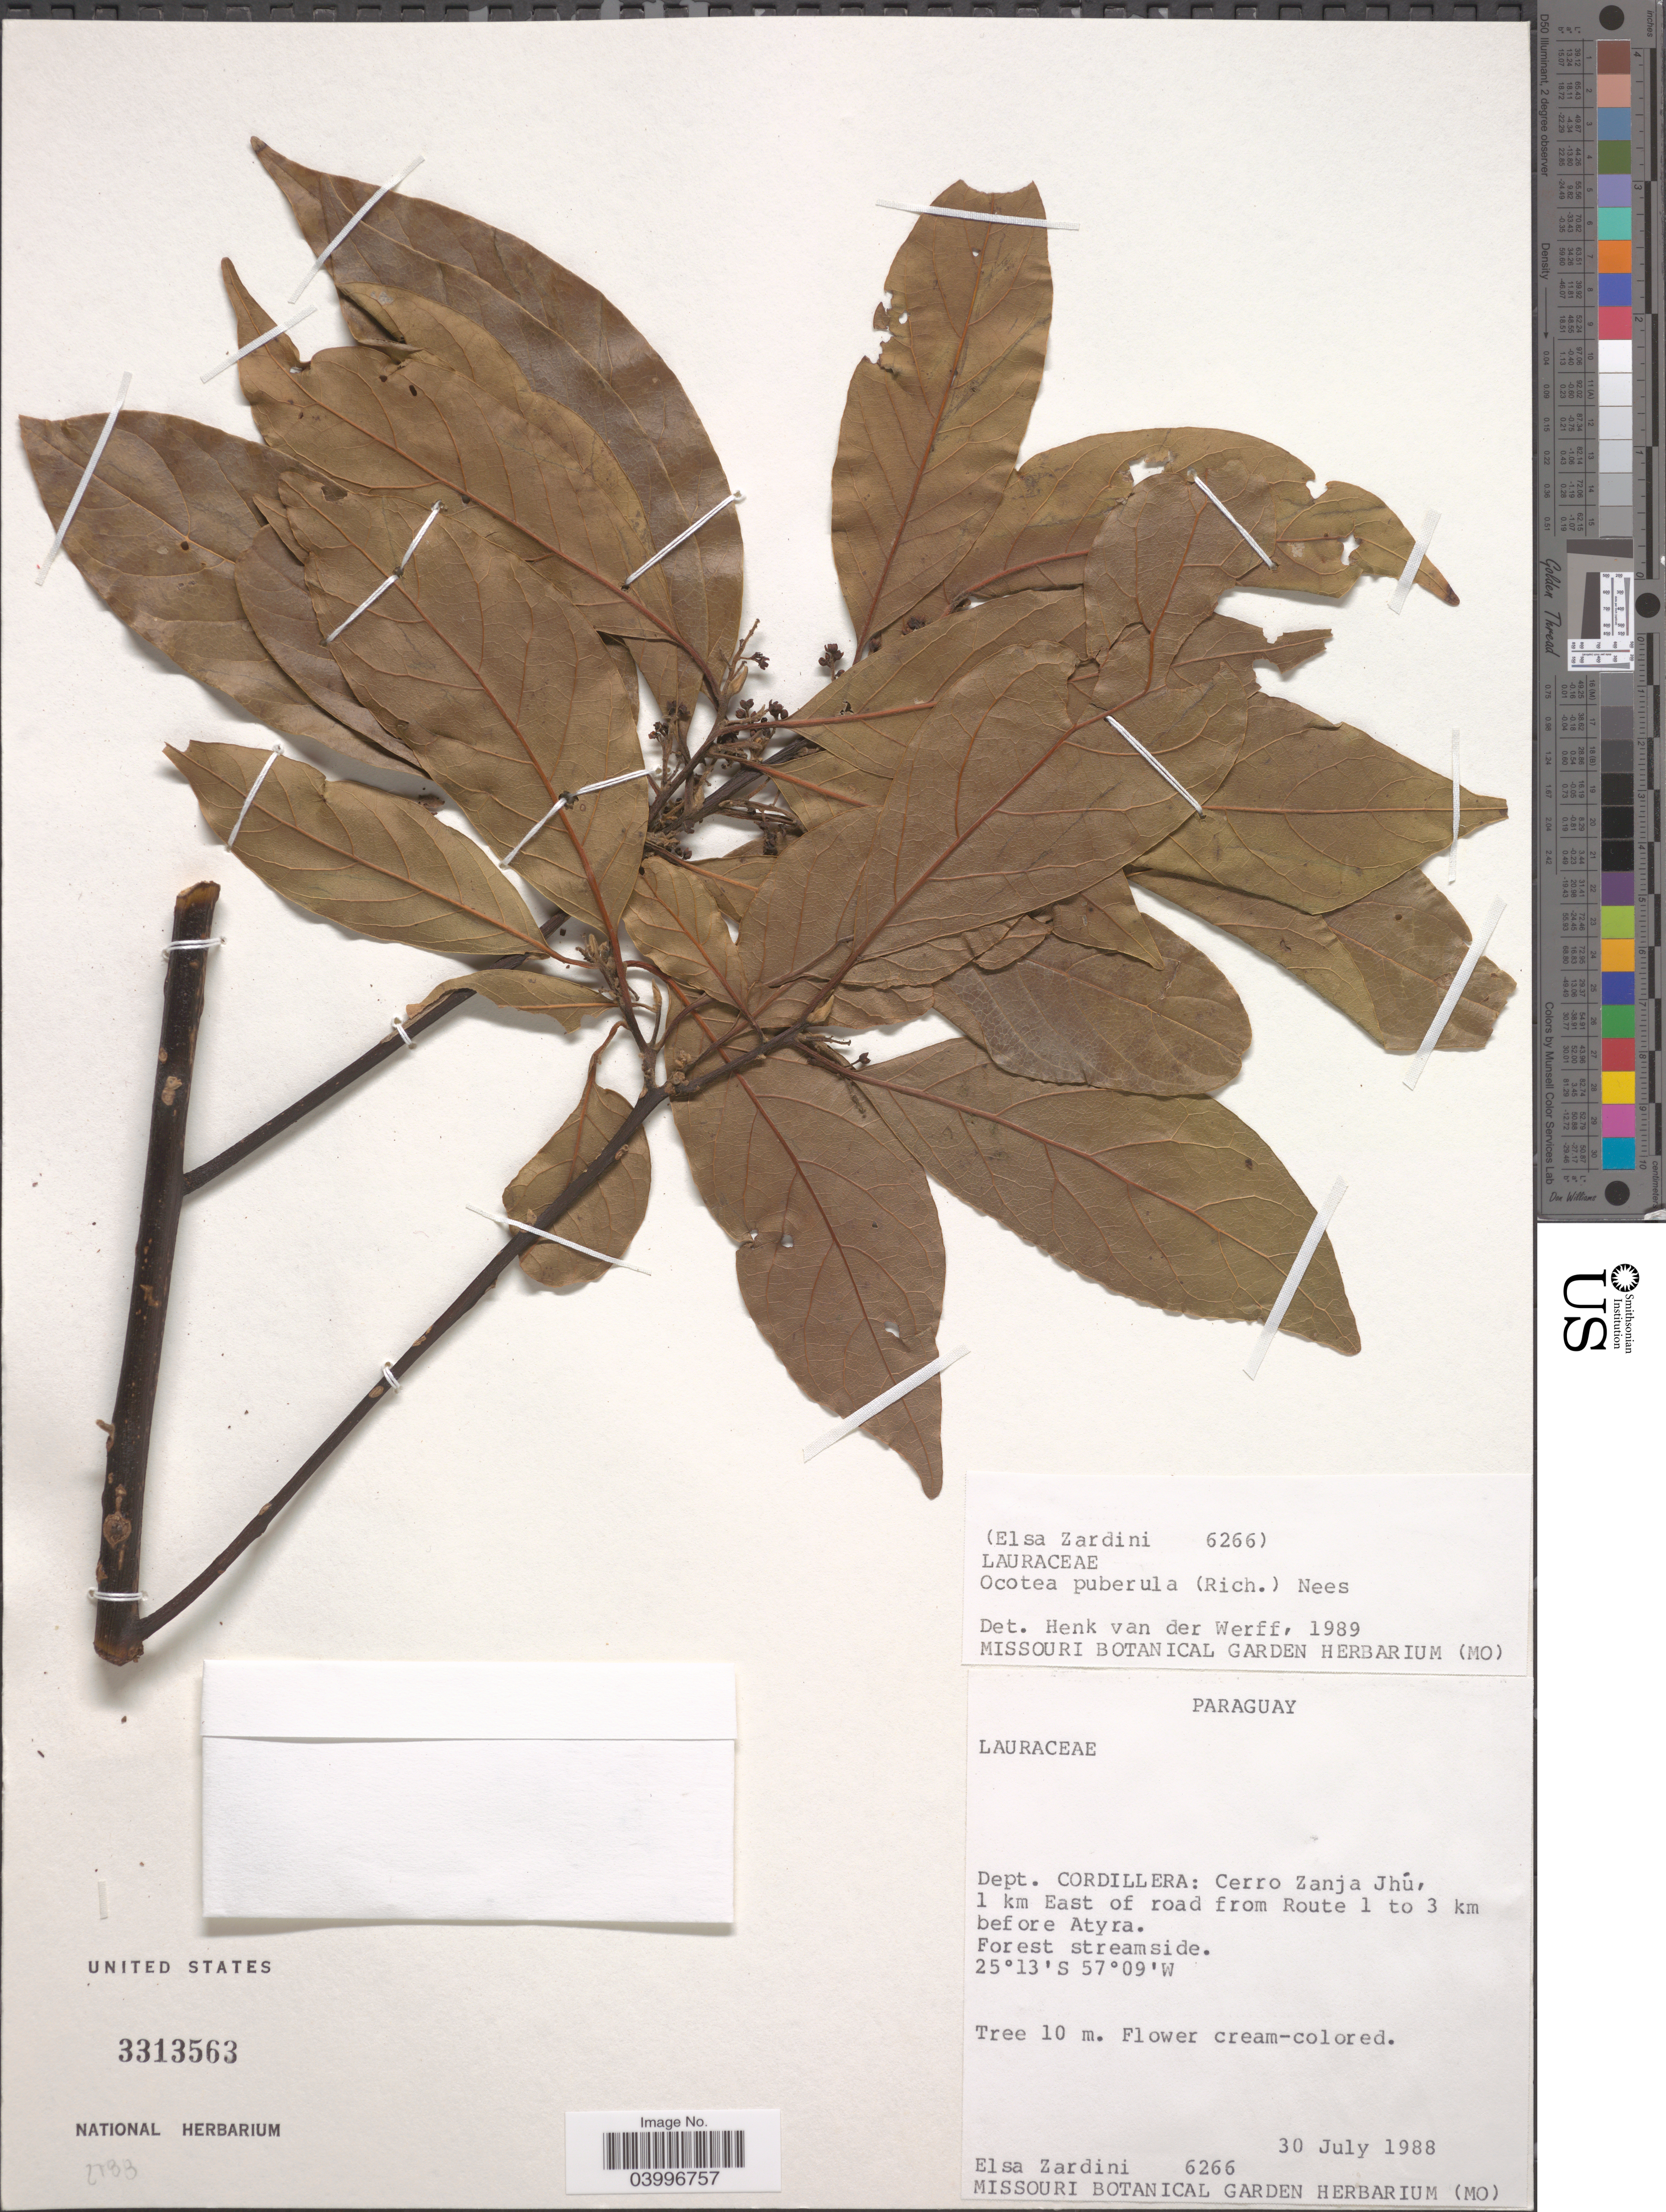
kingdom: Plantae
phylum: Tracheophyta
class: Magnoliopsida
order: Laurales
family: Lauraceae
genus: Ocotea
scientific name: Ocotea puberula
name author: (Rich.) Nees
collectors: E. M. Zardini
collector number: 6266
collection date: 1988-07-30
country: Paraguay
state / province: Cordillera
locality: Dept. Cordillera: Cerro Zanja Jhú. 1 km East of road from Route 1 to 3 km before Atyra.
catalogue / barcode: US 3313563